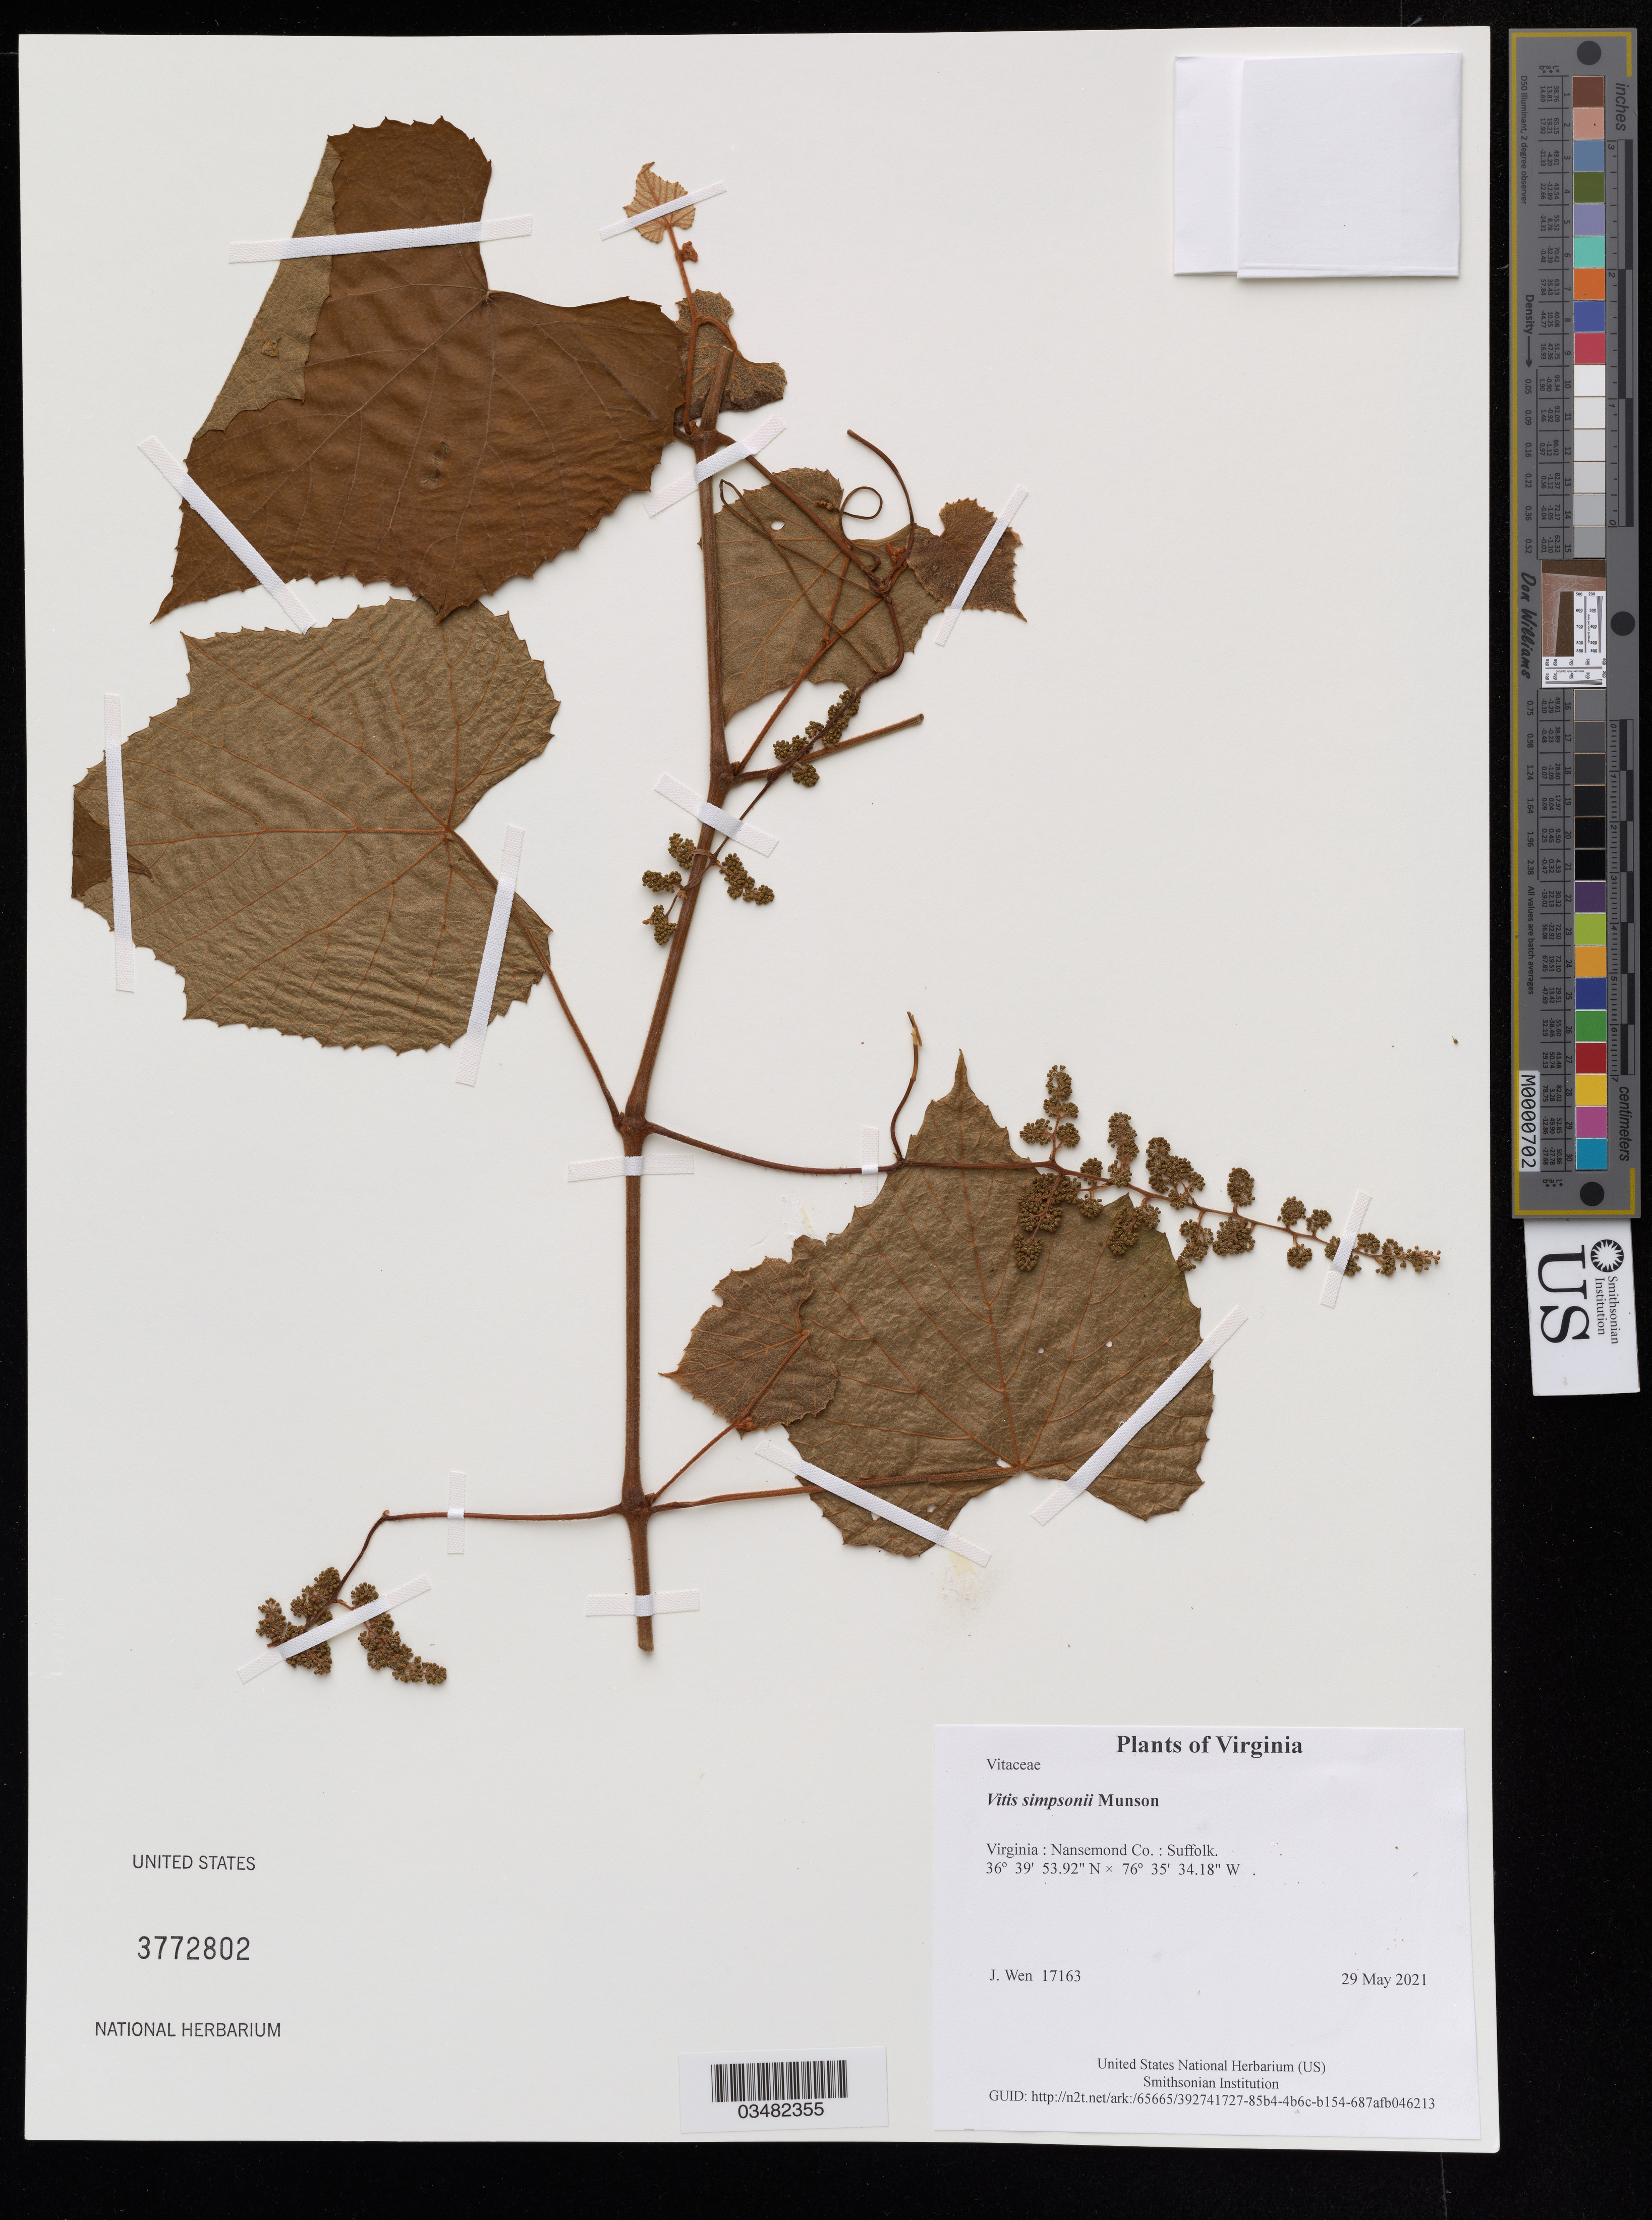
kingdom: Plantae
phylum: Tracheophyta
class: Magnoliopsida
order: Vitales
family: Vitaceae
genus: Vitis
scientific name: Vitis simpsonii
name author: Munson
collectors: J. Wen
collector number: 17163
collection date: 2021-05-29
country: United States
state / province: Virginia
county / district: Nansemond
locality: Suffolk.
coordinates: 36.664978 N, 76.592828 W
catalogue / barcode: US 3772802